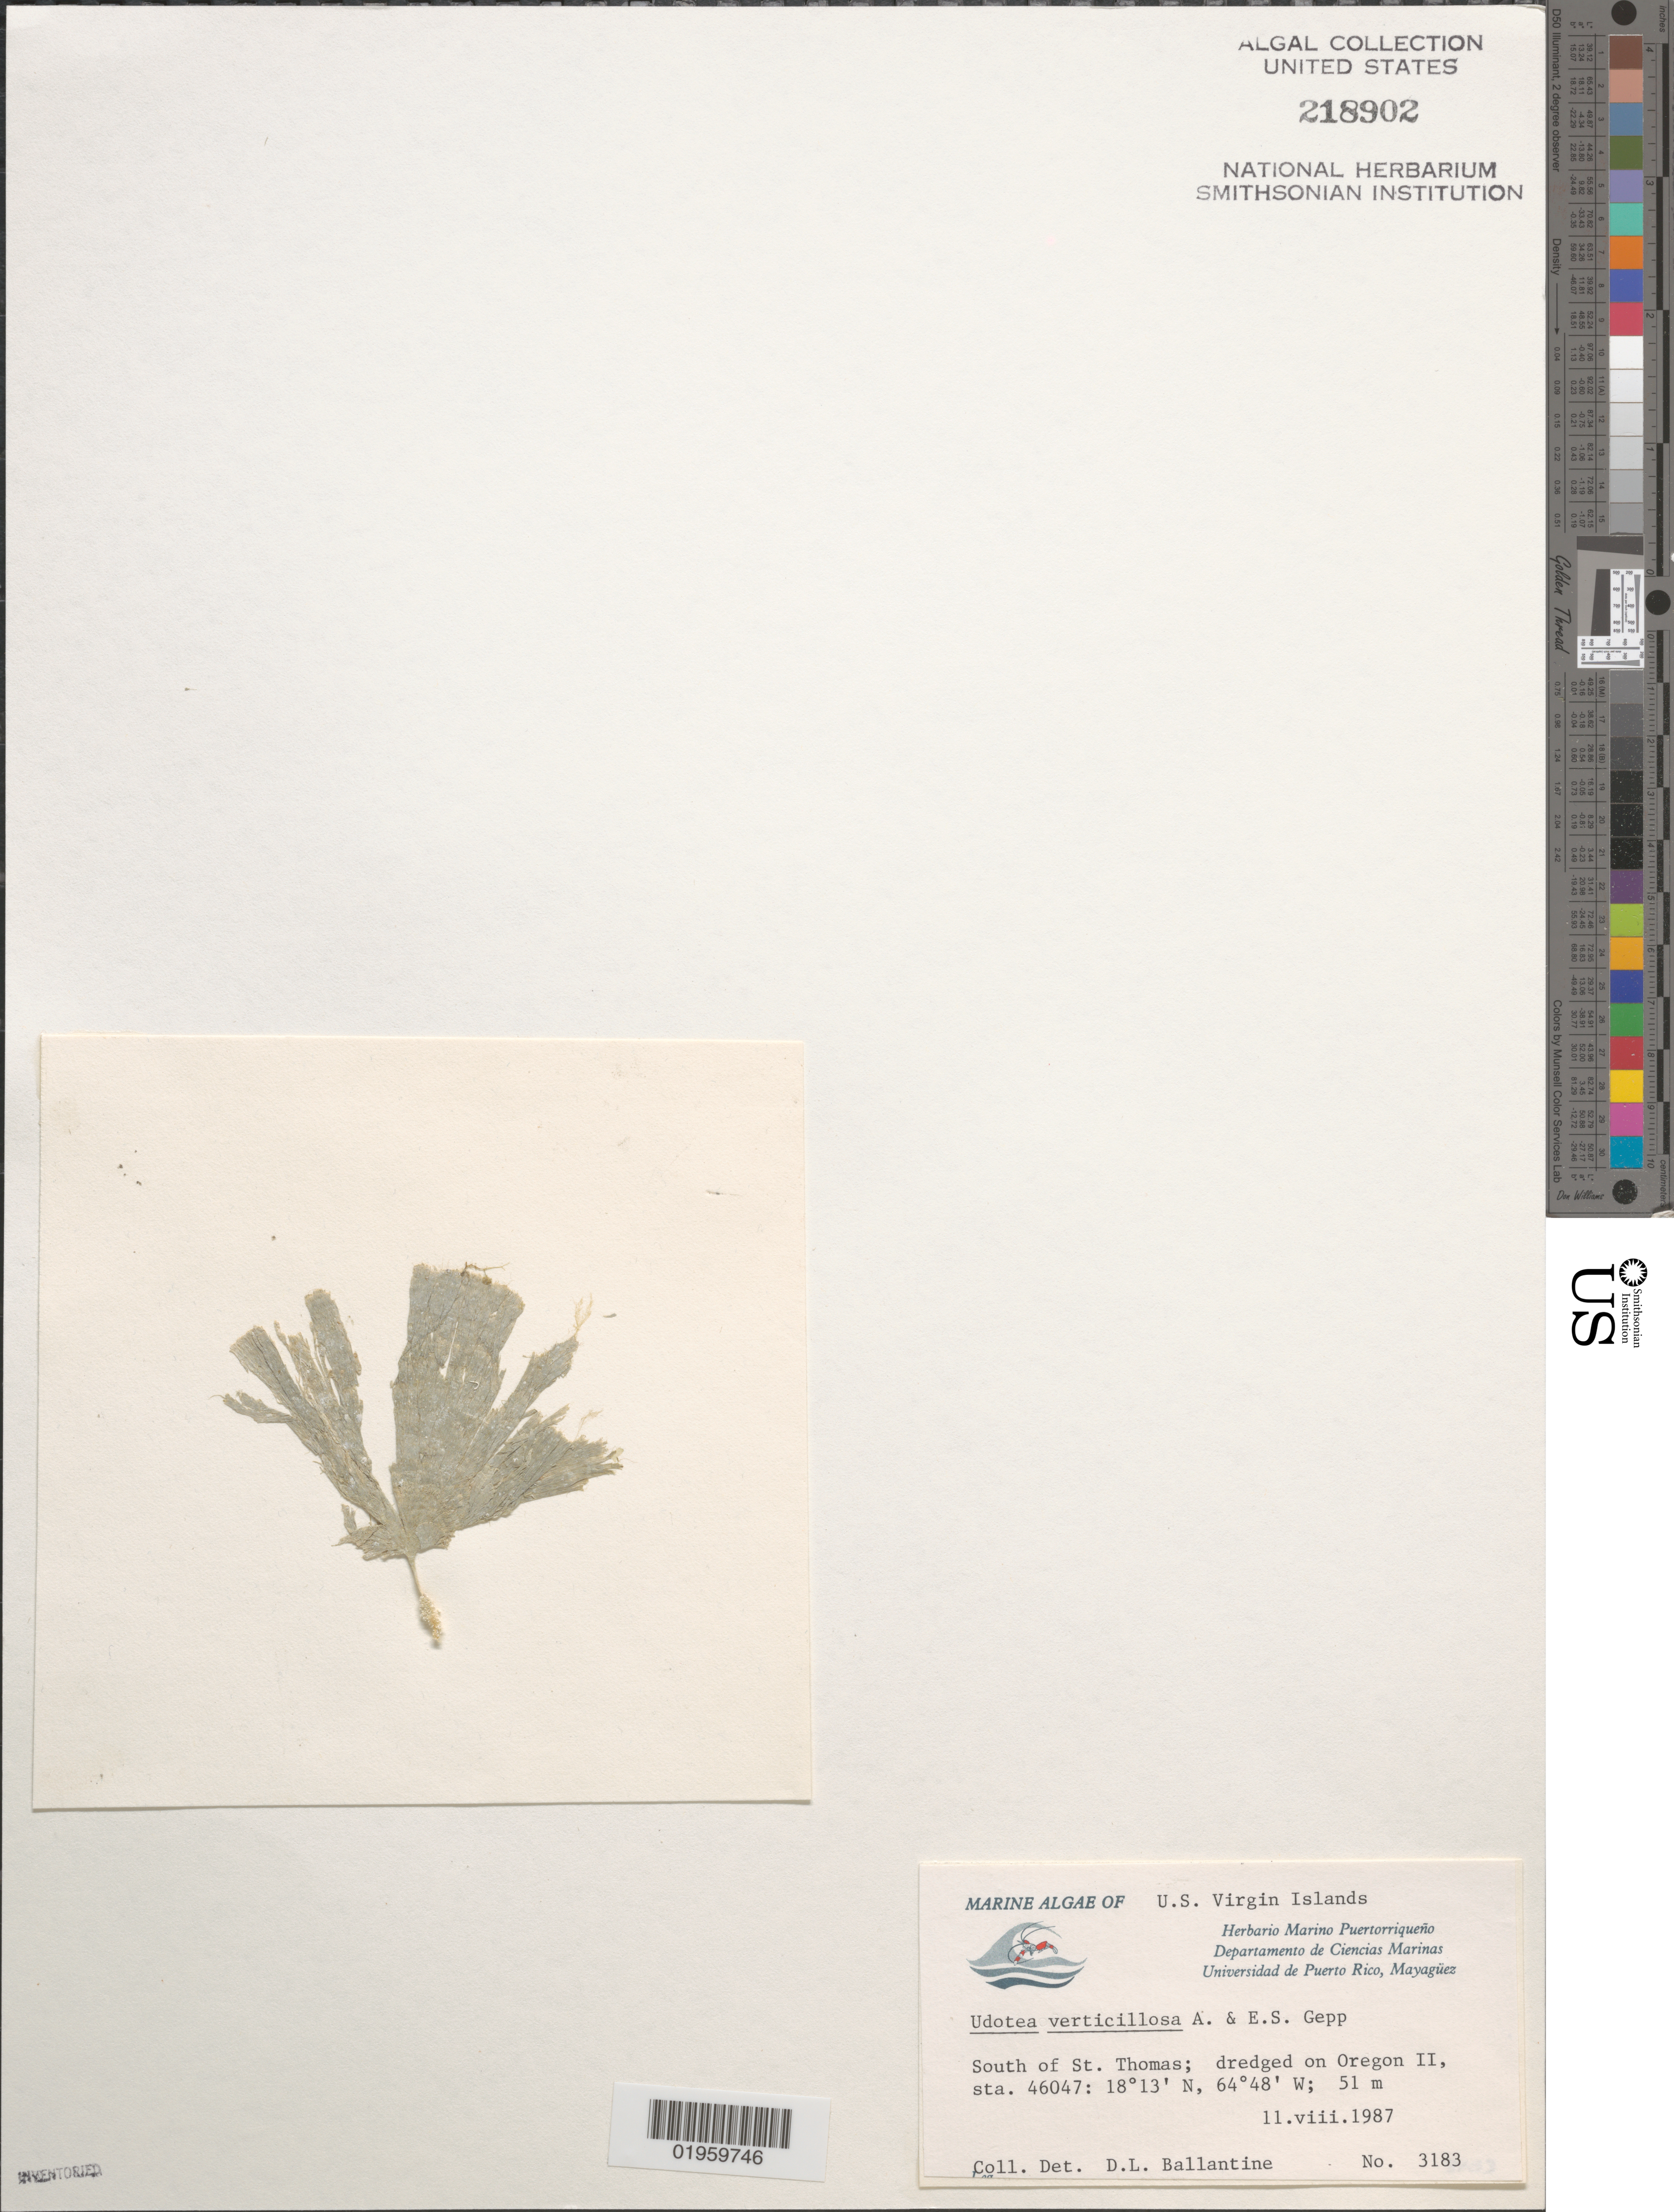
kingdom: Plantae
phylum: Chlorophyta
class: Ulvophyceae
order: Bryopsidales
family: Udoteaceae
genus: Udotea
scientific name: Udotea verticillosa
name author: A. Gepp & E. Gepp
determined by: Ballantine, D. L.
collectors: D.L. Ballantine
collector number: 3183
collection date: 1987-08-11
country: U.S. Virgin Islands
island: St. Thomas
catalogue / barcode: US 218902